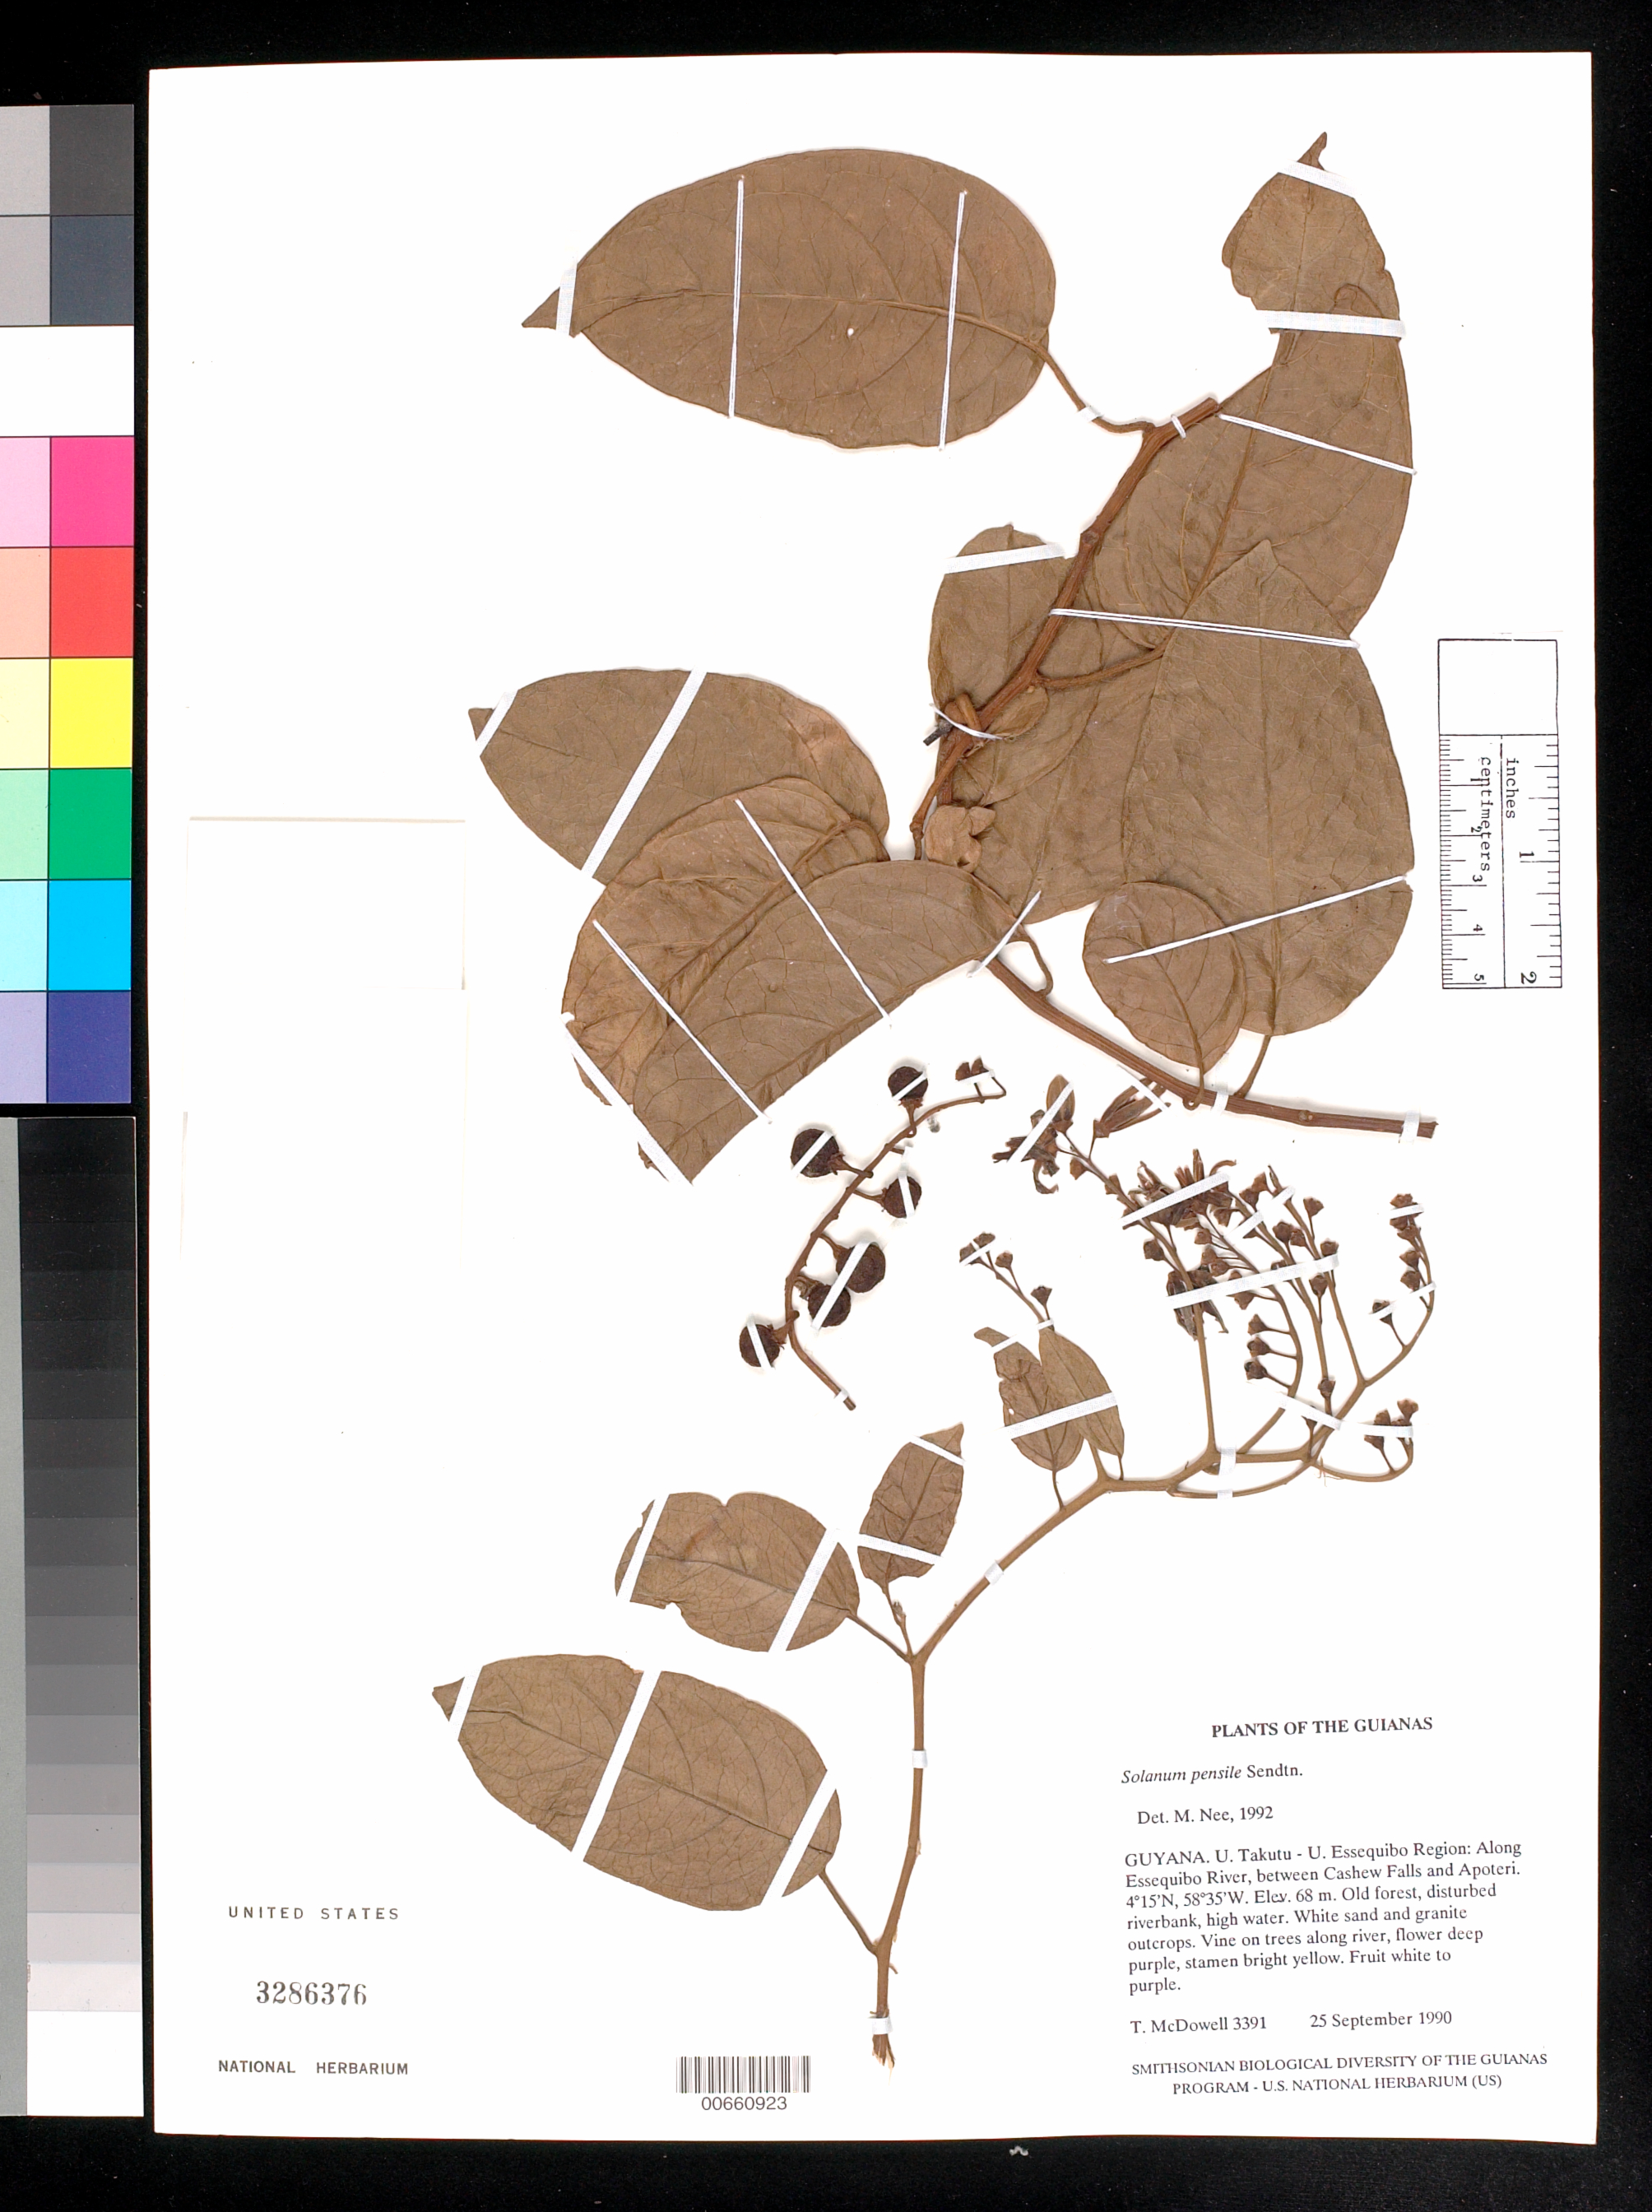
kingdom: Plantae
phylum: Tracheophyta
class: Magnoliopsida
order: Solanales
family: Solanaceae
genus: Solanum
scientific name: Solanum uncinellum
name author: Lindl.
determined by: Knapp, S. D.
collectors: T. McDowell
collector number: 3391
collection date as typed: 9 Sep 1990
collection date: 1990-09-09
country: Guyana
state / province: U. Takutu-U. Essequibo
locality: Along Essequibo River, between Cashew Falls and Apoteri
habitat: Old forest, disturbed riverbank, high water. White sand and granite outcrops. On trees along river.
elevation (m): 68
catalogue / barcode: US 3286376